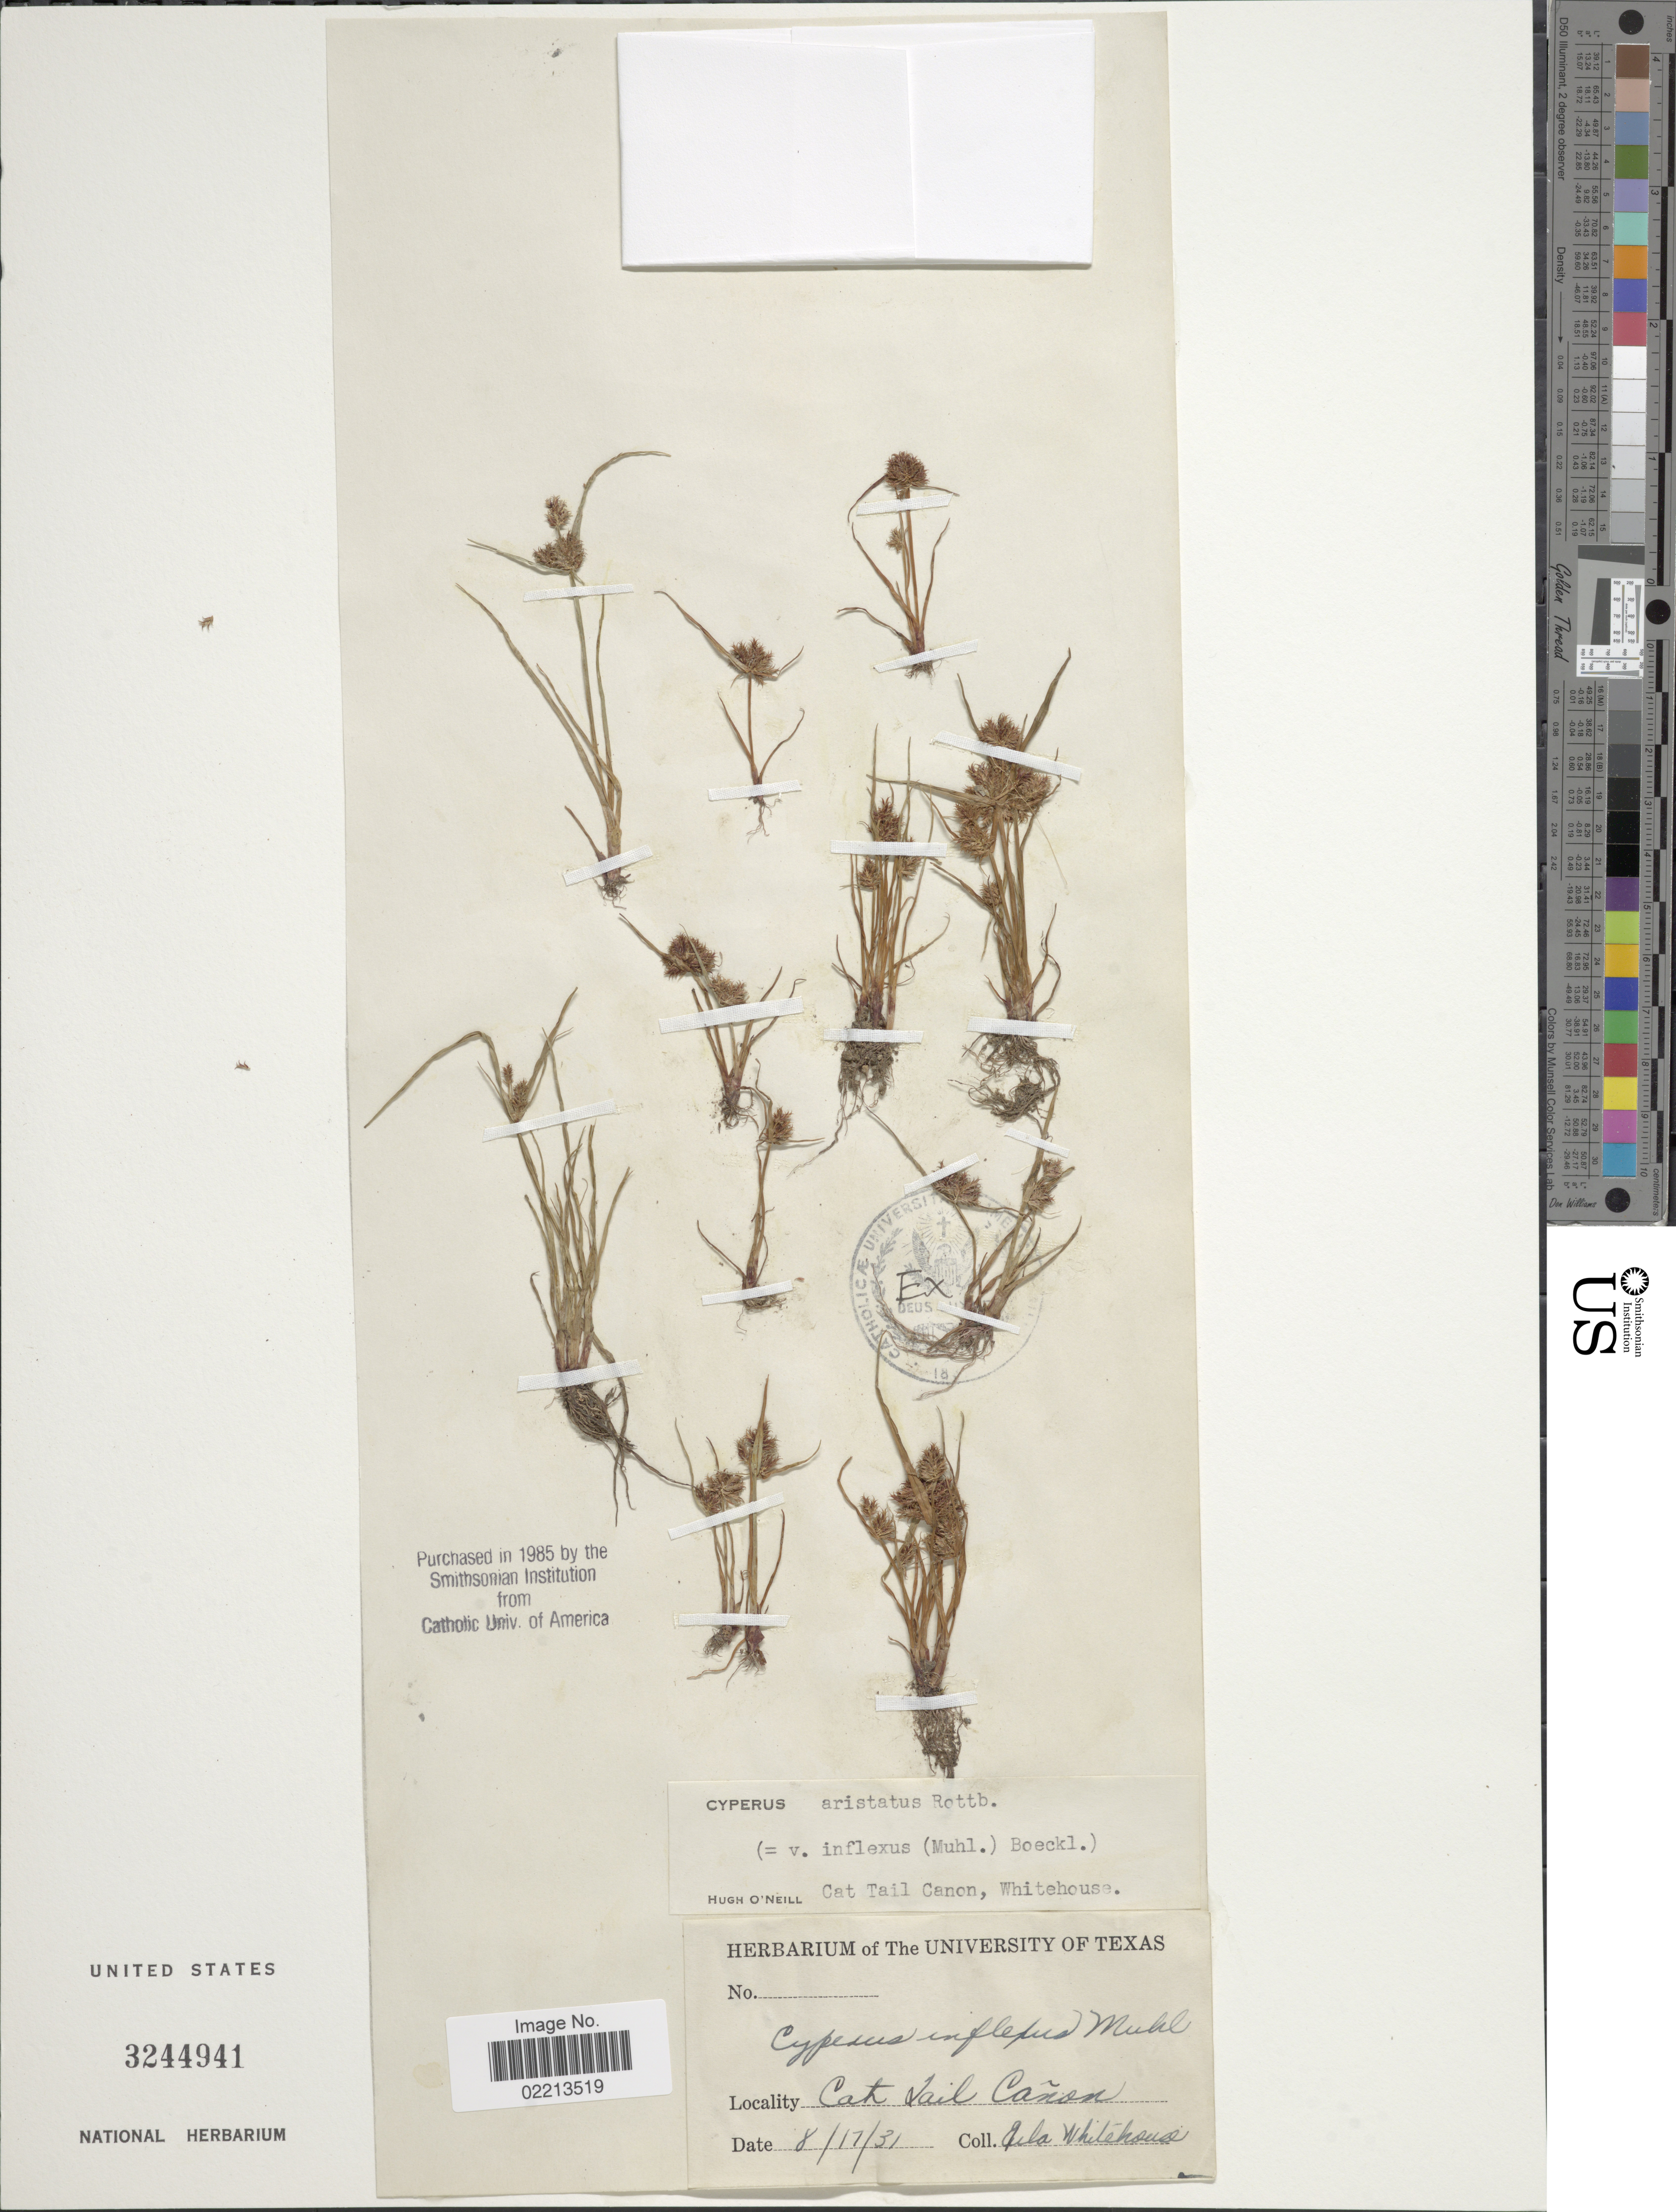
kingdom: Plantae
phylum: Tracheophyta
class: Liliopsida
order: Poales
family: Cyperaceae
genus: Cyperus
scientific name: Cyperus squarrosus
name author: L.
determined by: Strong, Mark T., (BOT), Smithsonian Institution - National Museum of Natural History (UNITED STATES)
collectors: E. Whitehouse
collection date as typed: Transcribed d/m/y: 17/8/31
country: United States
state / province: Texas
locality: Cat Tail Canon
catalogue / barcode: US 3244941